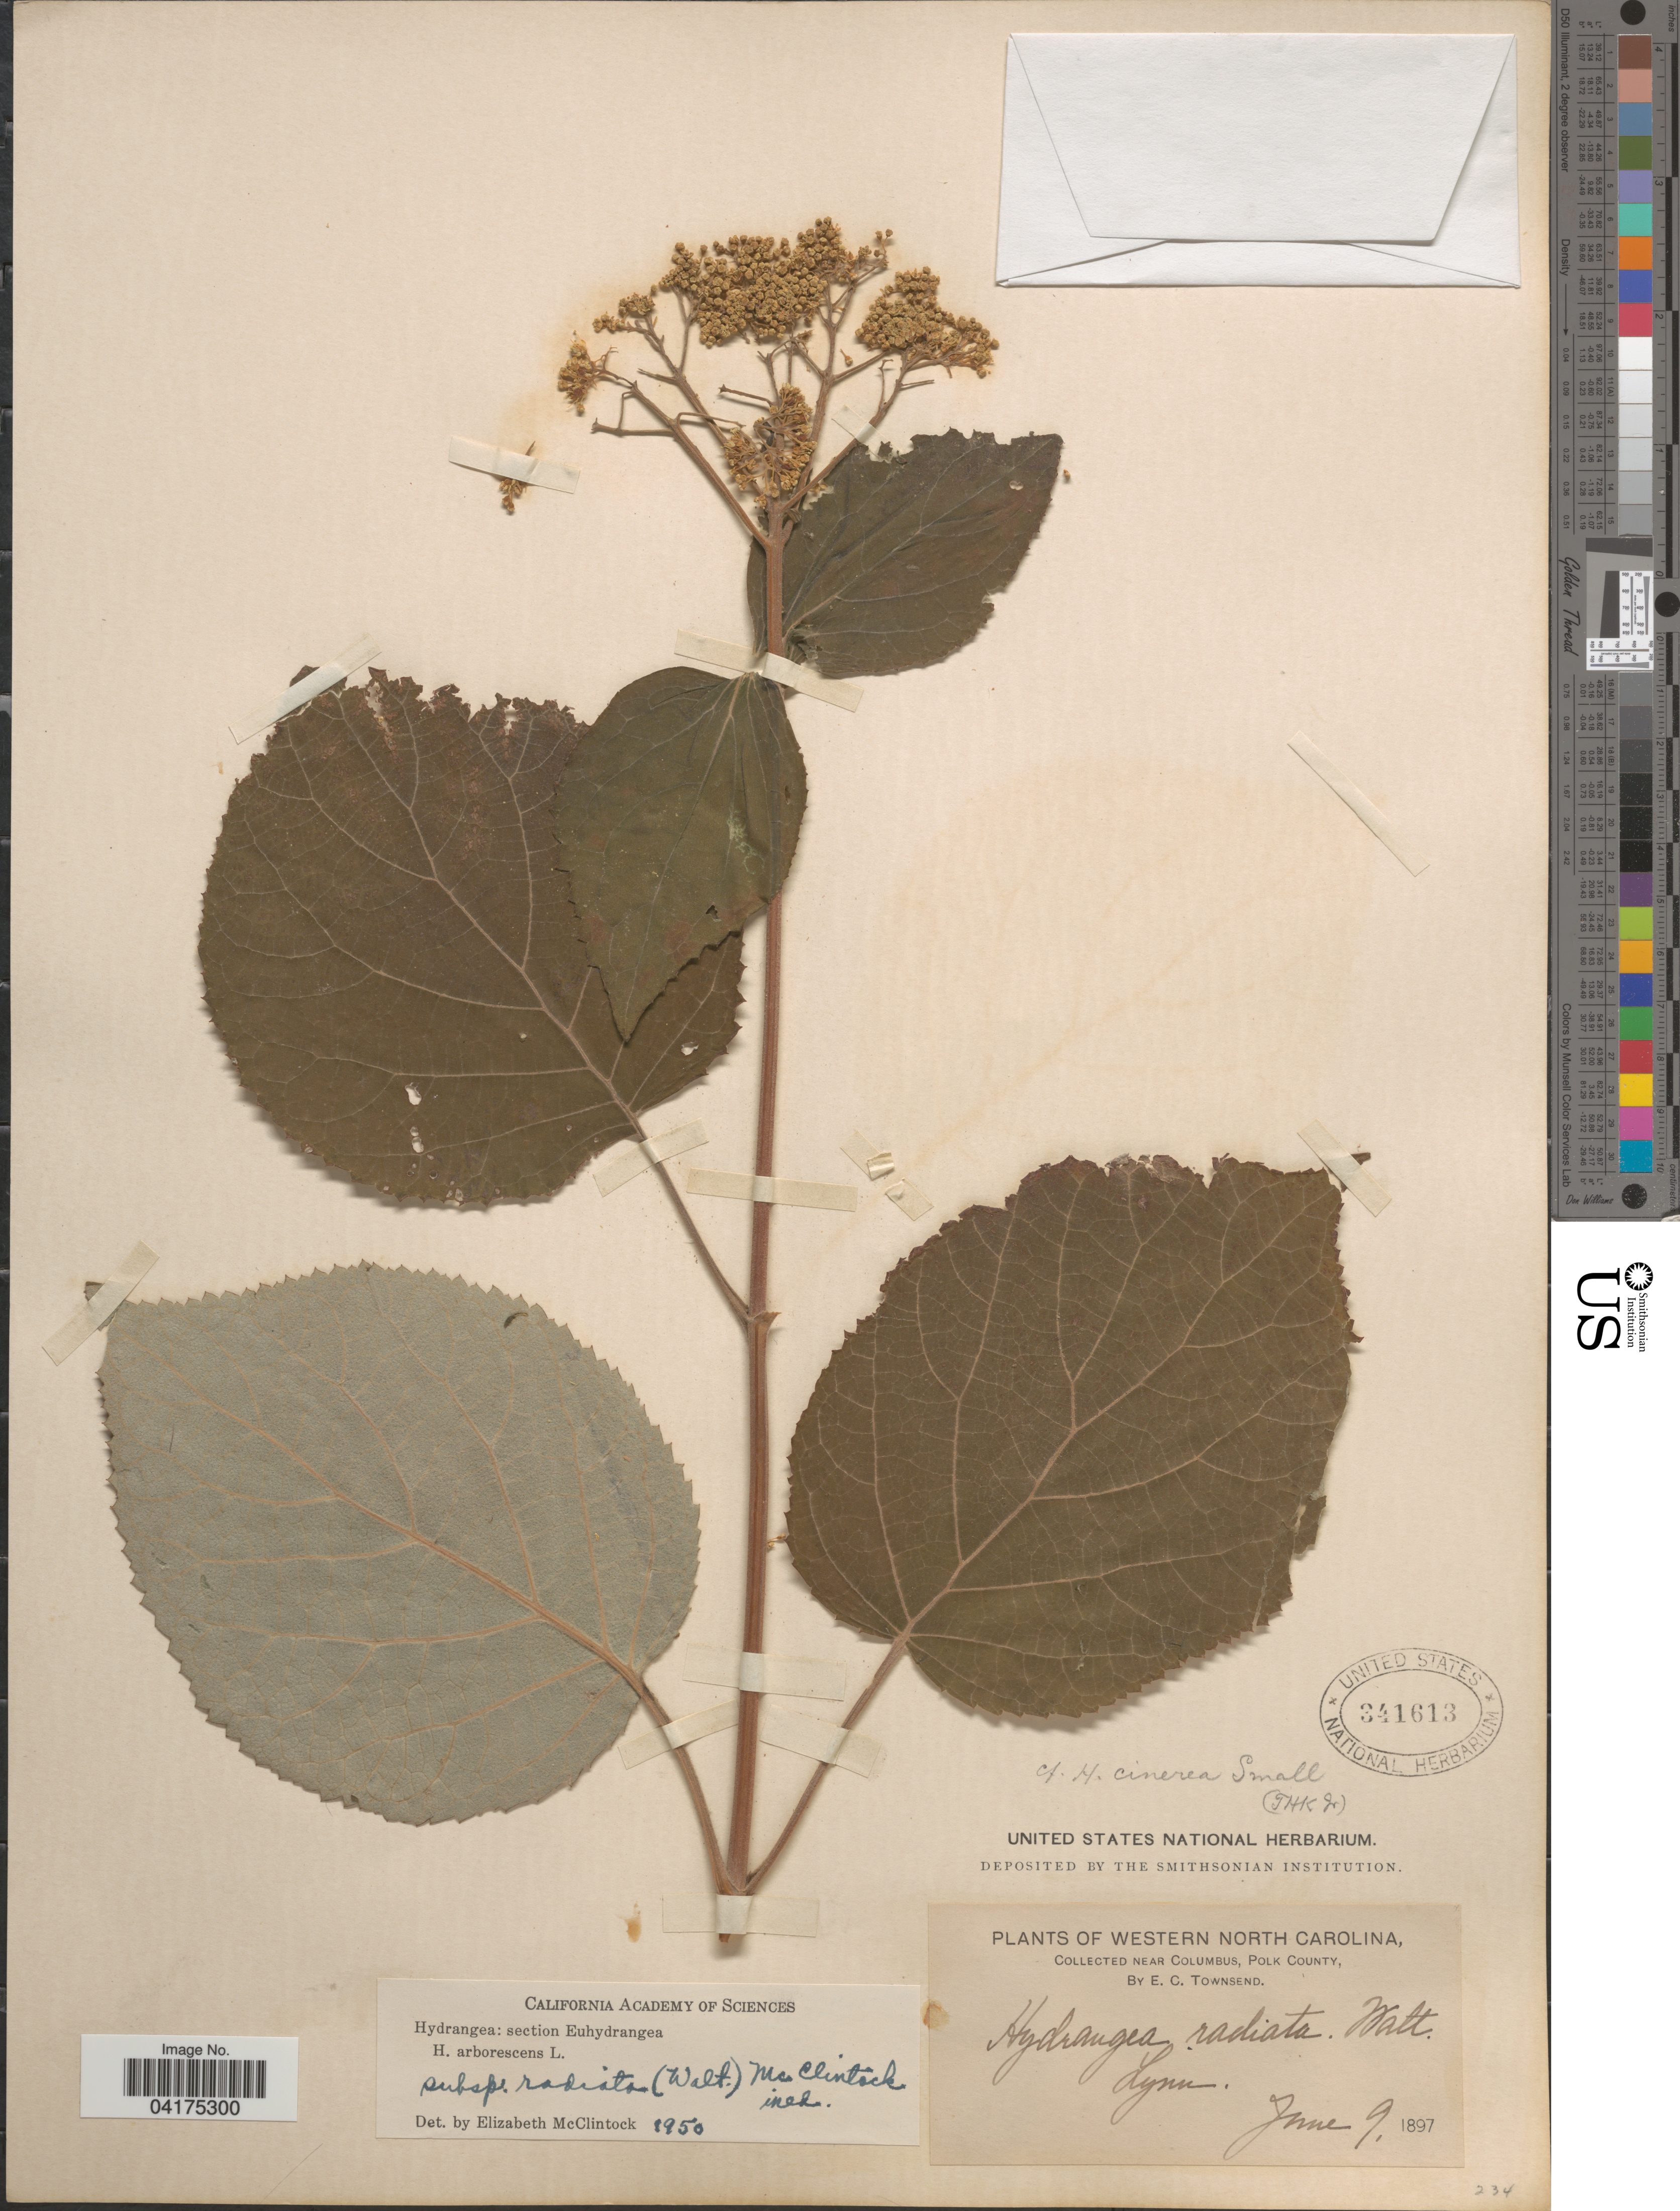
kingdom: Plantae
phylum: Tracheophyta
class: Magnoliopsida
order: Cornales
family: Hydrangeaceae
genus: Hydrangea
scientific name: Hydrangea arborescens subsp. radiata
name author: (Walter) E. M. McClint.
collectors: E. C. Townsend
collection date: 1897-06-09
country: United States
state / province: North Carolina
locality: Western North Carolina. Near Columbus, Polk County. Lynn.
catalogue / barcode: US 341613